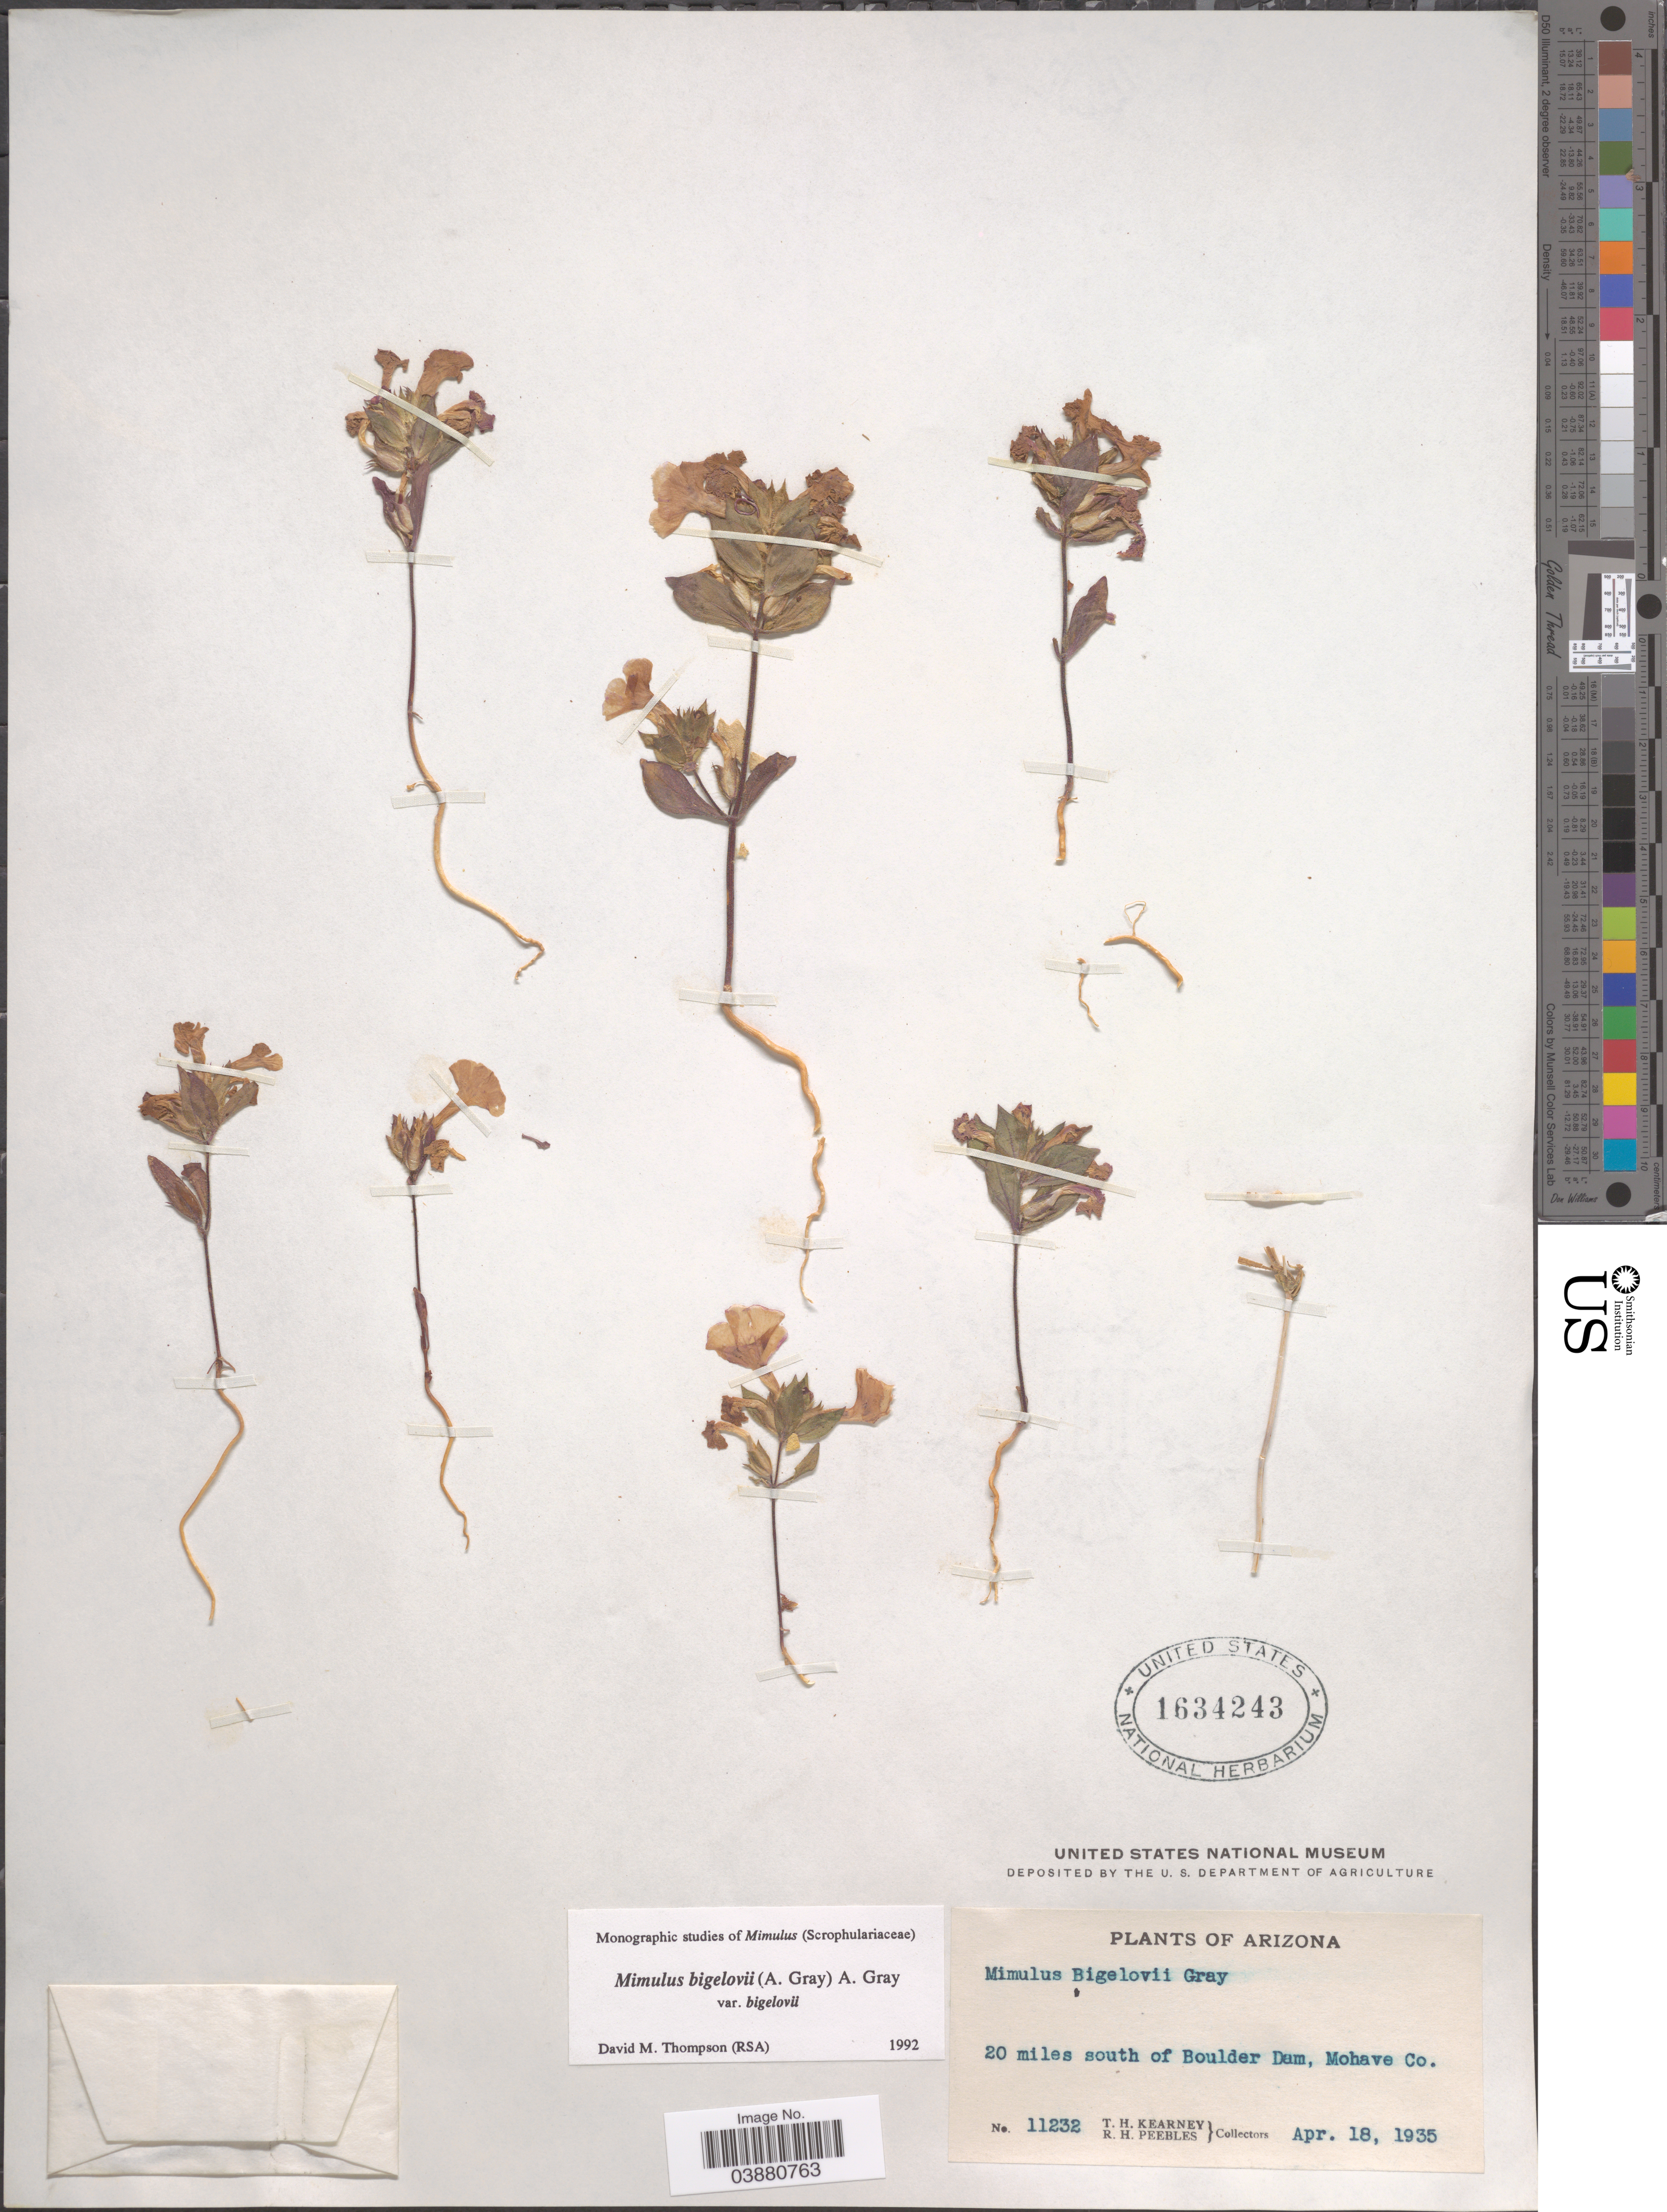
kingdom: Plantae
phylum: Tracheophyta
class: Magnoliopsida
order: Lamiales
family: Phrymaceae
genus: Mimulus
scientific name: Mimulus bigelovii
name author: (A. Gray) G.L. Nesom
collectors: T. H. Kearney & R. H. Peebles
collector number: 11232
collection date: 1935-04-18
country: United States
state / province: Arizona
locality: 20 miles south of Boulder Dum, Mohave Co.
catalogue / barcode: US 1634243